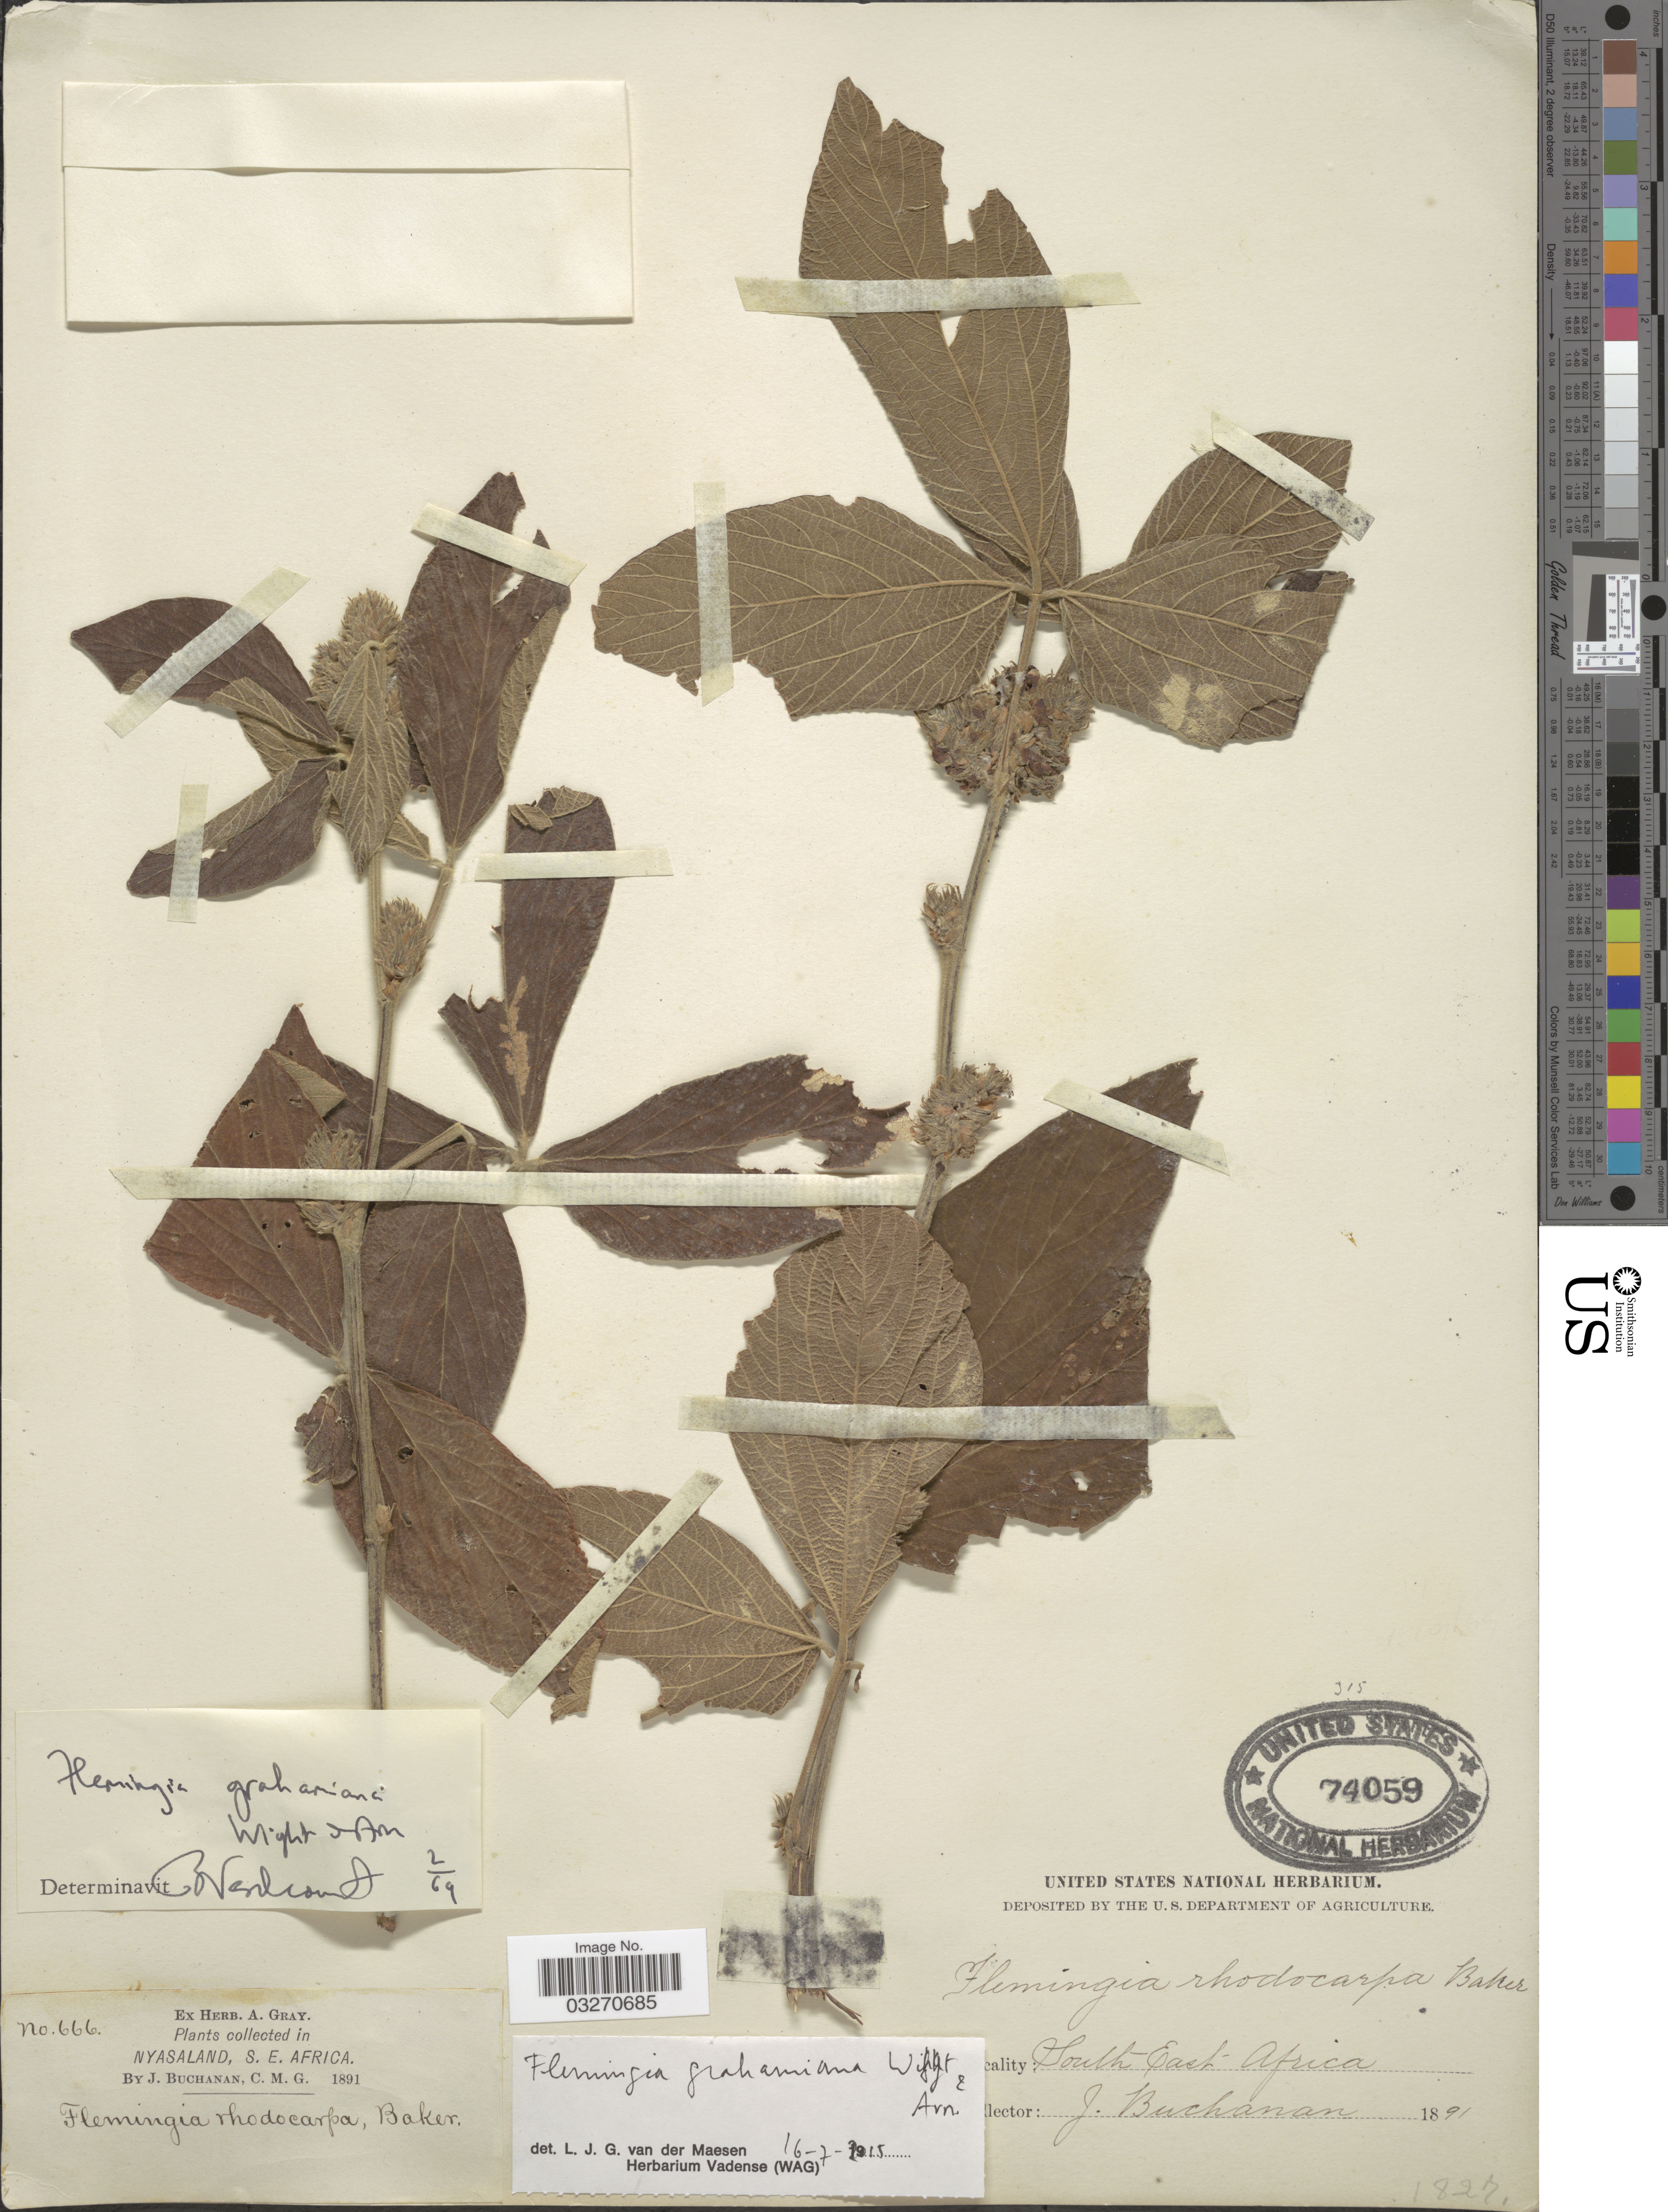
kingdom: Plantae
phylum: Tracheophyta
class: Magnoliopsida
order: Fabales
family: Fabaceae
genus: Flemingia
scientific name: Flemingia grahamiana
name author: Wight & Arn.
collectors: J. Buchanan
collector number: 666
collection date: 1891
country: Malawi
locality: Nyasaland, S.E. Africa.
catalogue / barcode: US 74059